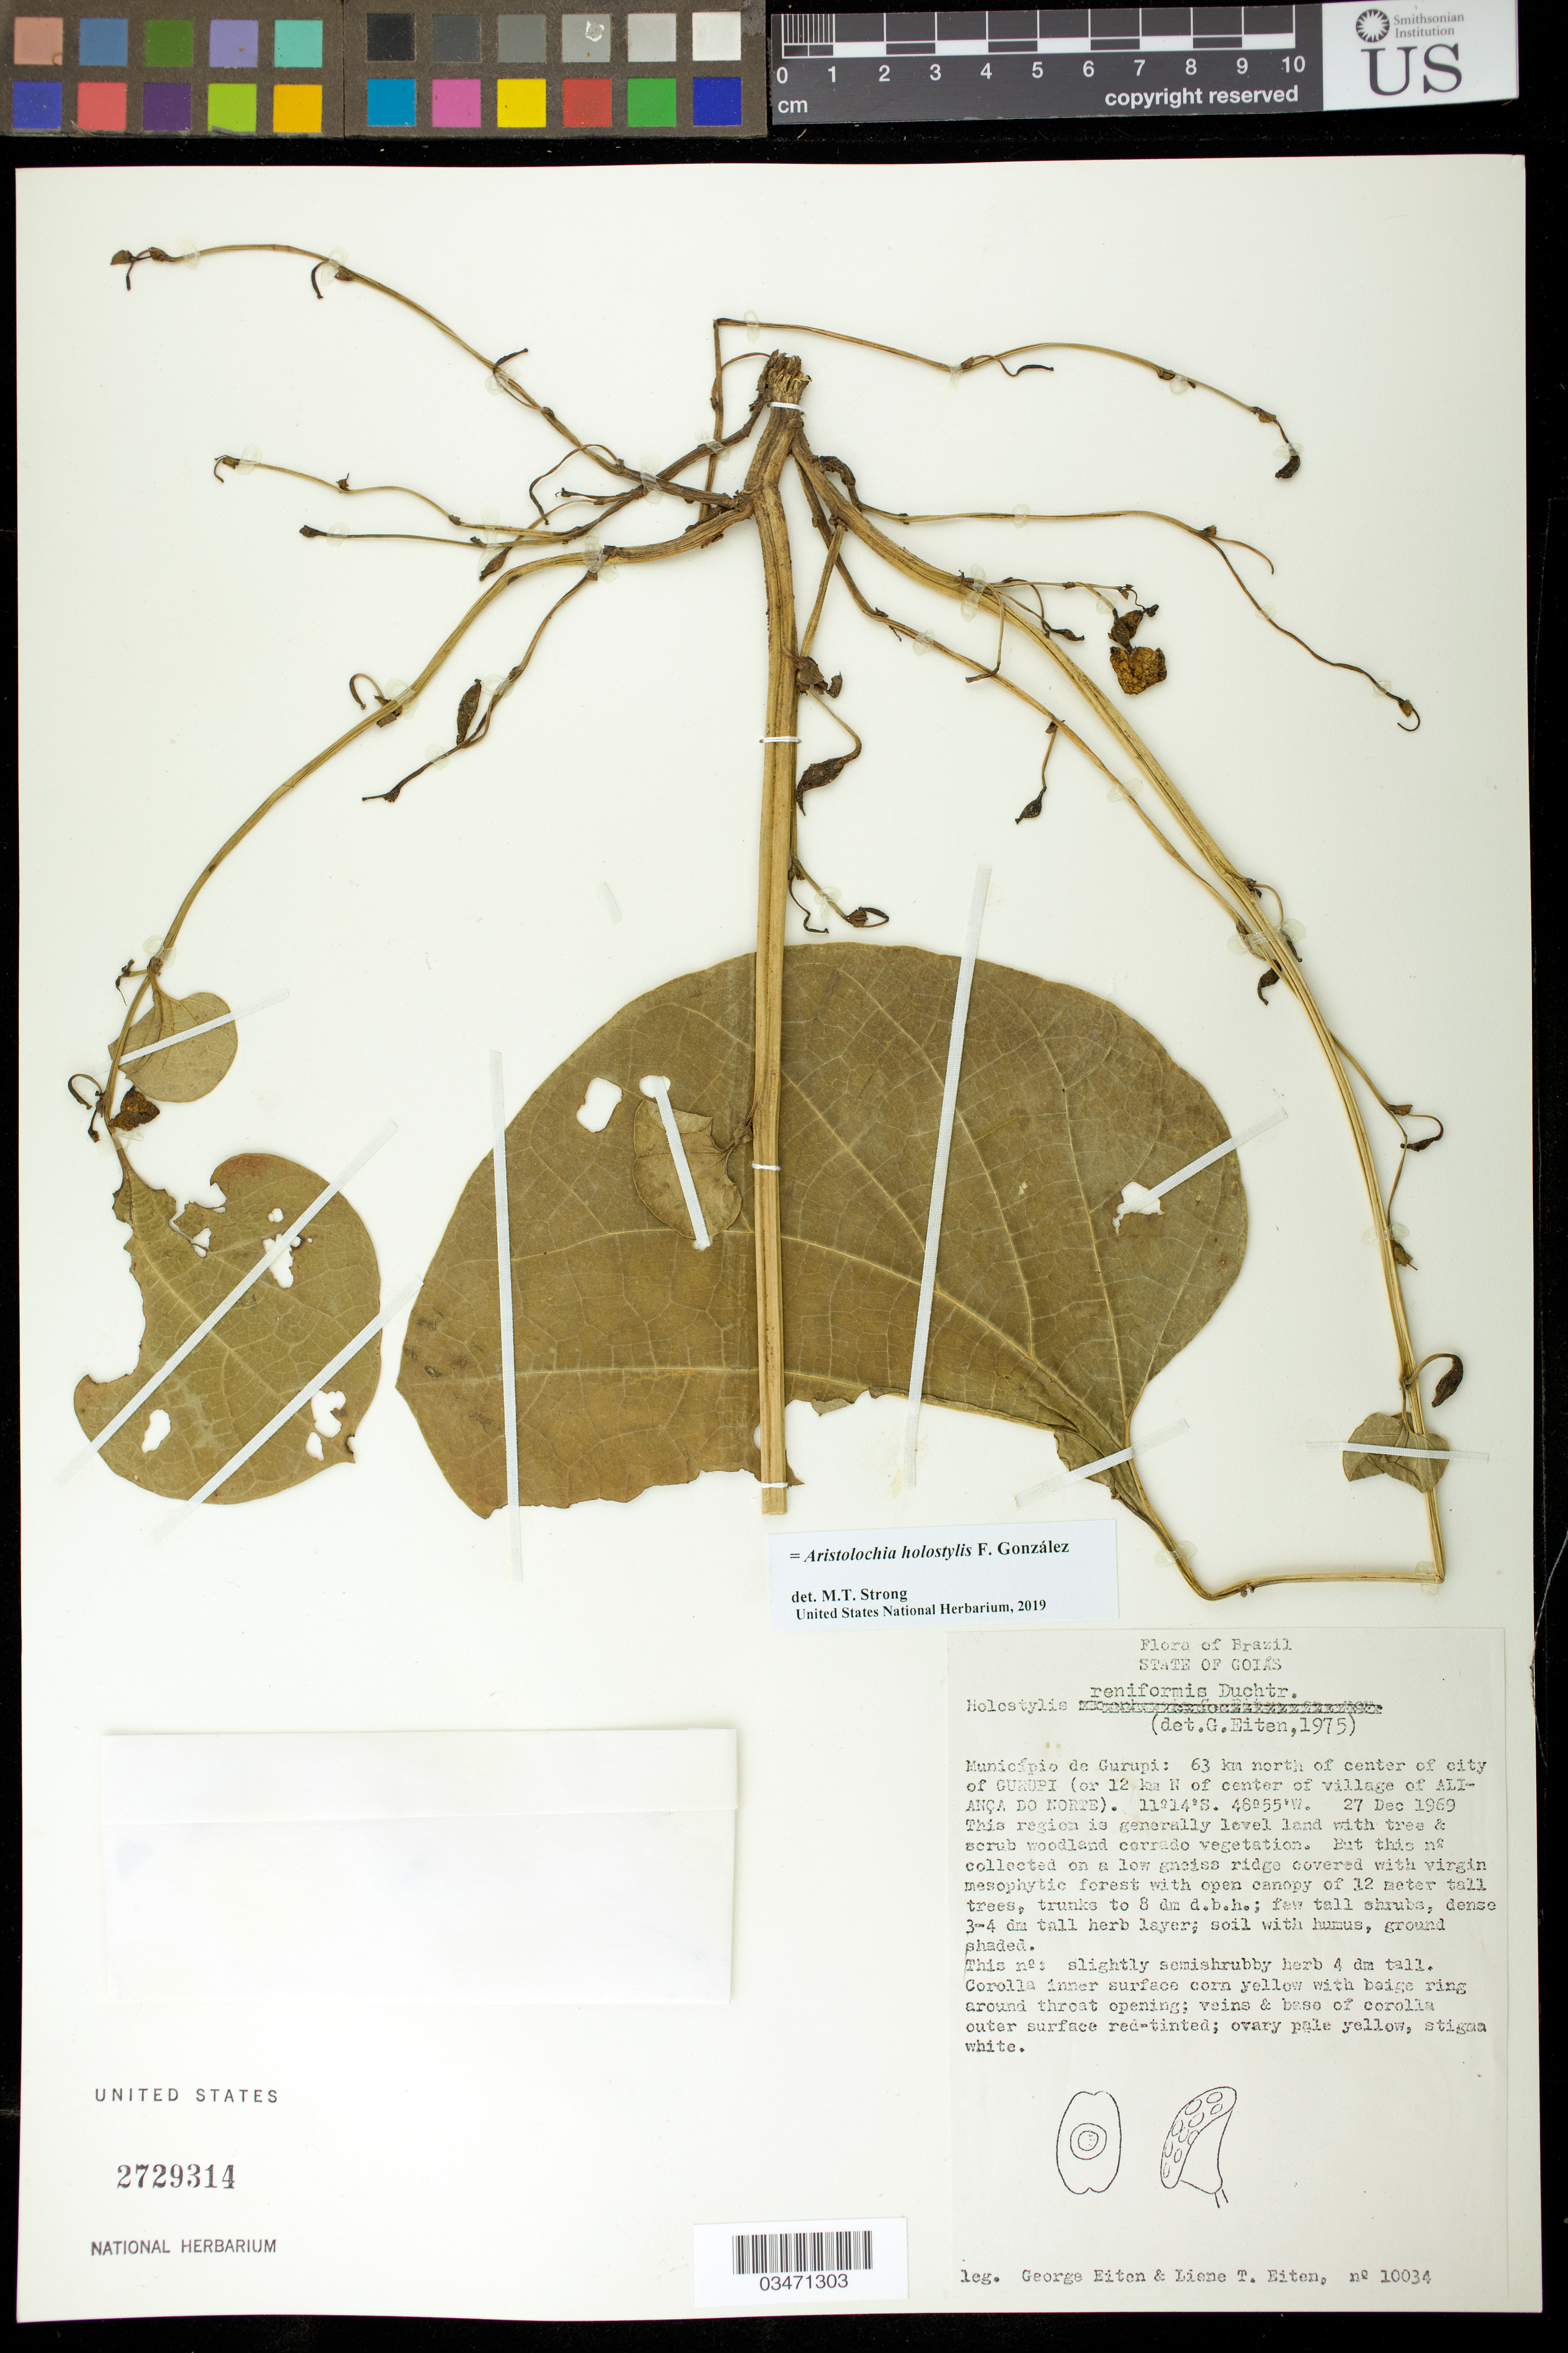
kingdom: Plantae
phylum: Tracheophyta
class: Magnoliopsida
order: Piperales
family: Aristolochiaceae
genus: Aristolochia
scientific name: Aristolochia holostylis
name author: F. González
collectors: G. Eiten & L. T. Eiten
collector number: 10034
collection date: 1969-12-27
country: Brazil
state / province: Goiás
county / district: Gurupi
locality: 63 km north of center of city of Gurupi (or 12 km N of center of village of Alianca do Norte)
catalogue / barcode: US 2729314